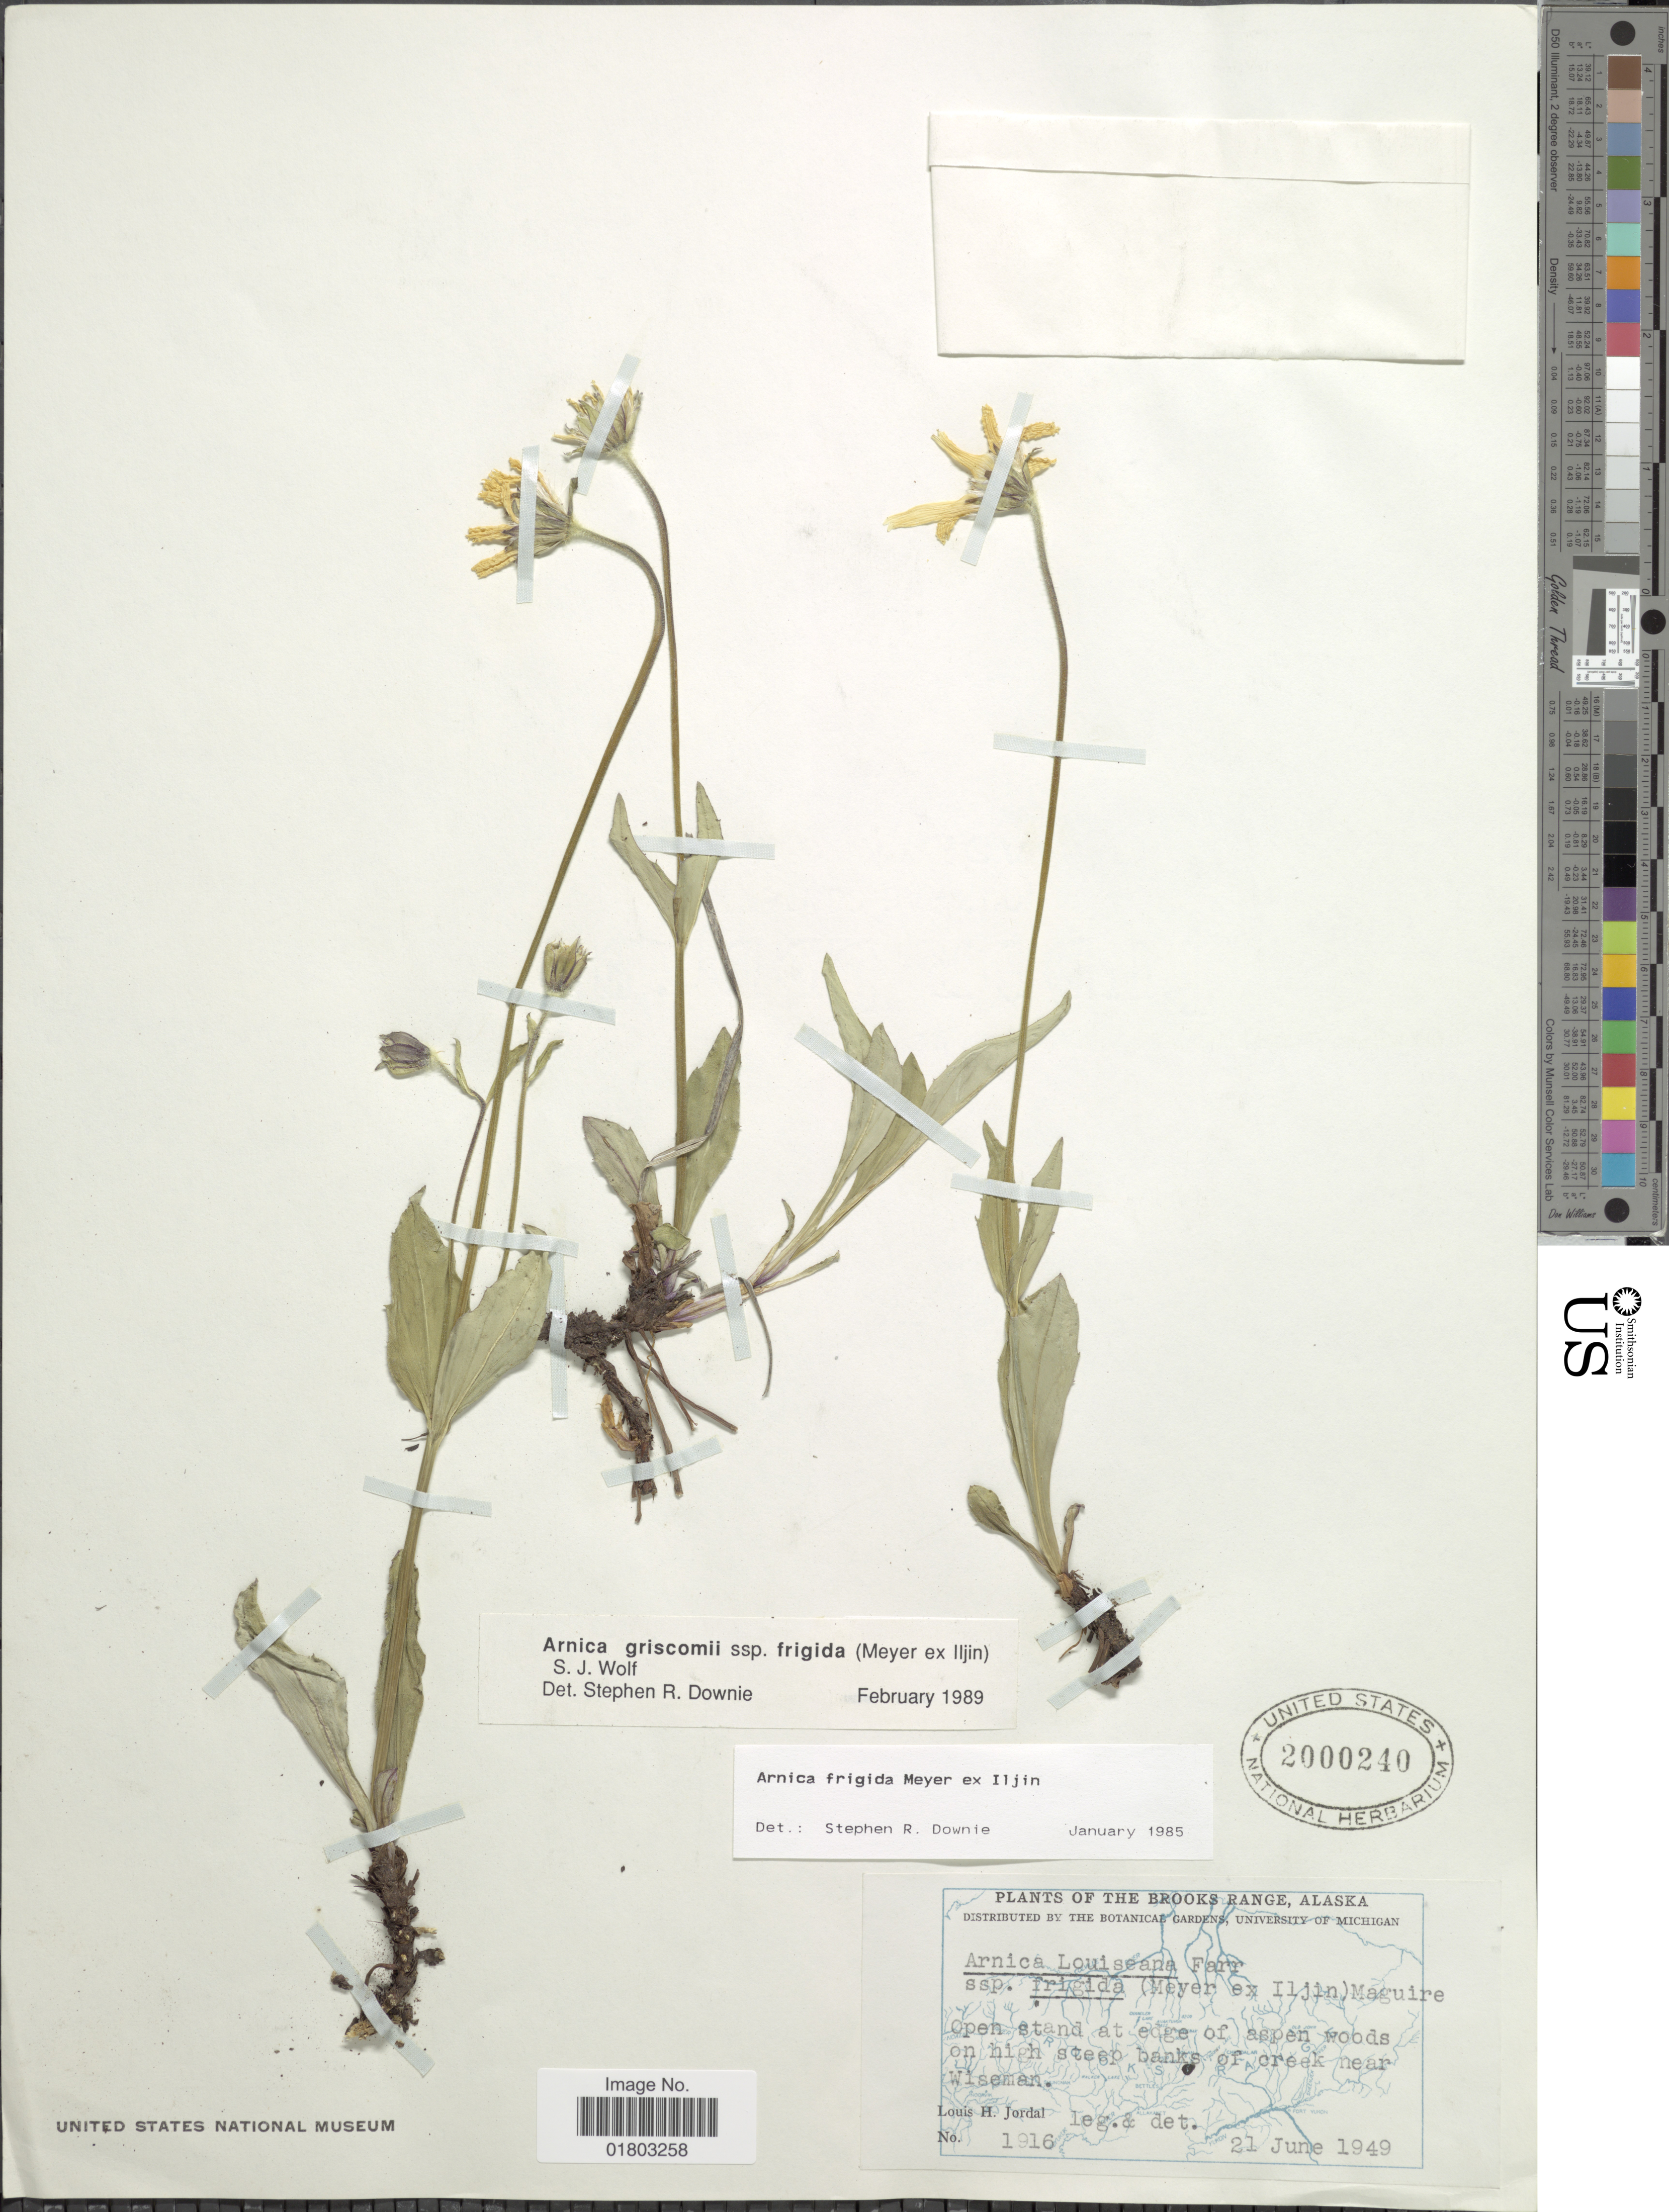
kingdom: Plantae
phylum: Tracheophyta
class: Magnoliopsida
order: Asterales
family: Asteraceae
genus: Arnica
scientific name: Arnica griscomii subsp. frigida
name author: (C.A. Mey. ex Iljin) S.J. Wolf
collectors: L. Jordal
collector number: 1916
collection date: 1949-06-21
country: United States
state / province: Alaska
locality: The Brooks Range, Open stand at edge of aspen woods on high steep banks of creek near Wiseman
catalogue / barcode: US 2000240